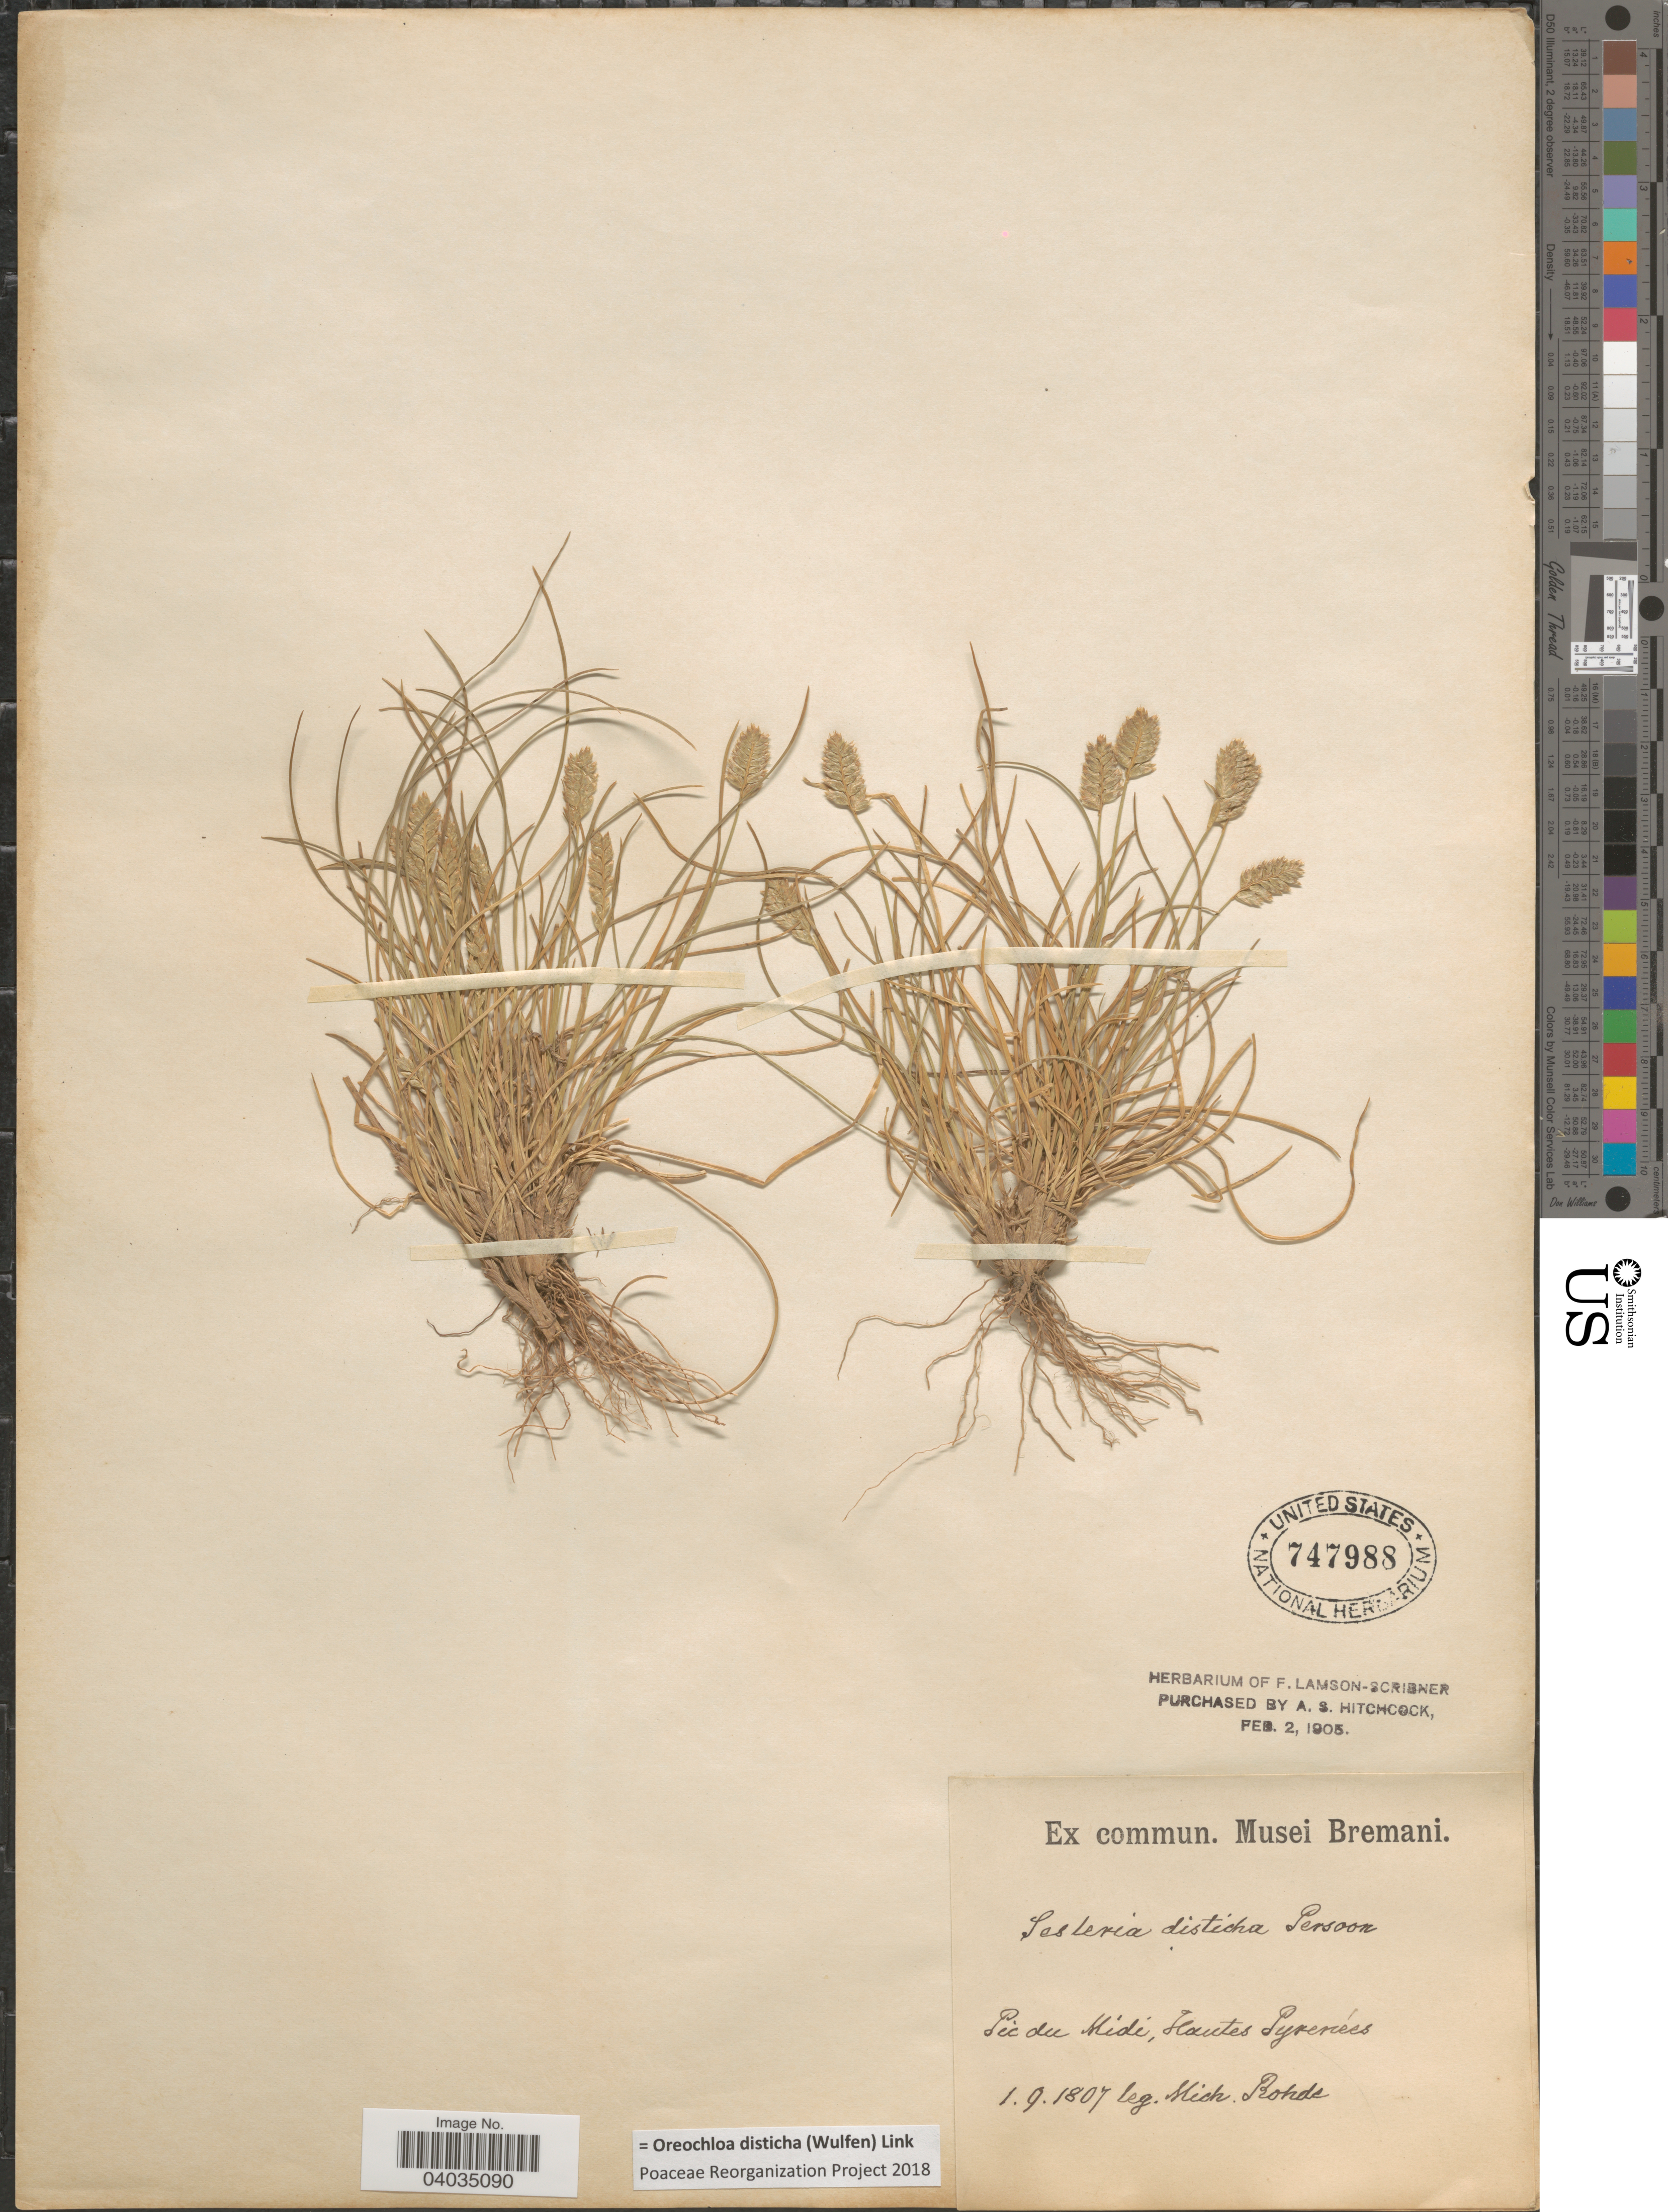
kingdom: Plantae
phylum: Tracheophyta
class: Liliopsida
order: Poales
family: Poaceae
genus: Oreochloa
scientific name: Oreochloa disticha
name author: (Wulfen) Link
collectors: M. Rohde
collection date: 1807-09-01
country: France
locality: Pic du Midi, Hautes Pyrenées.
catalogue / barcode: US 747988